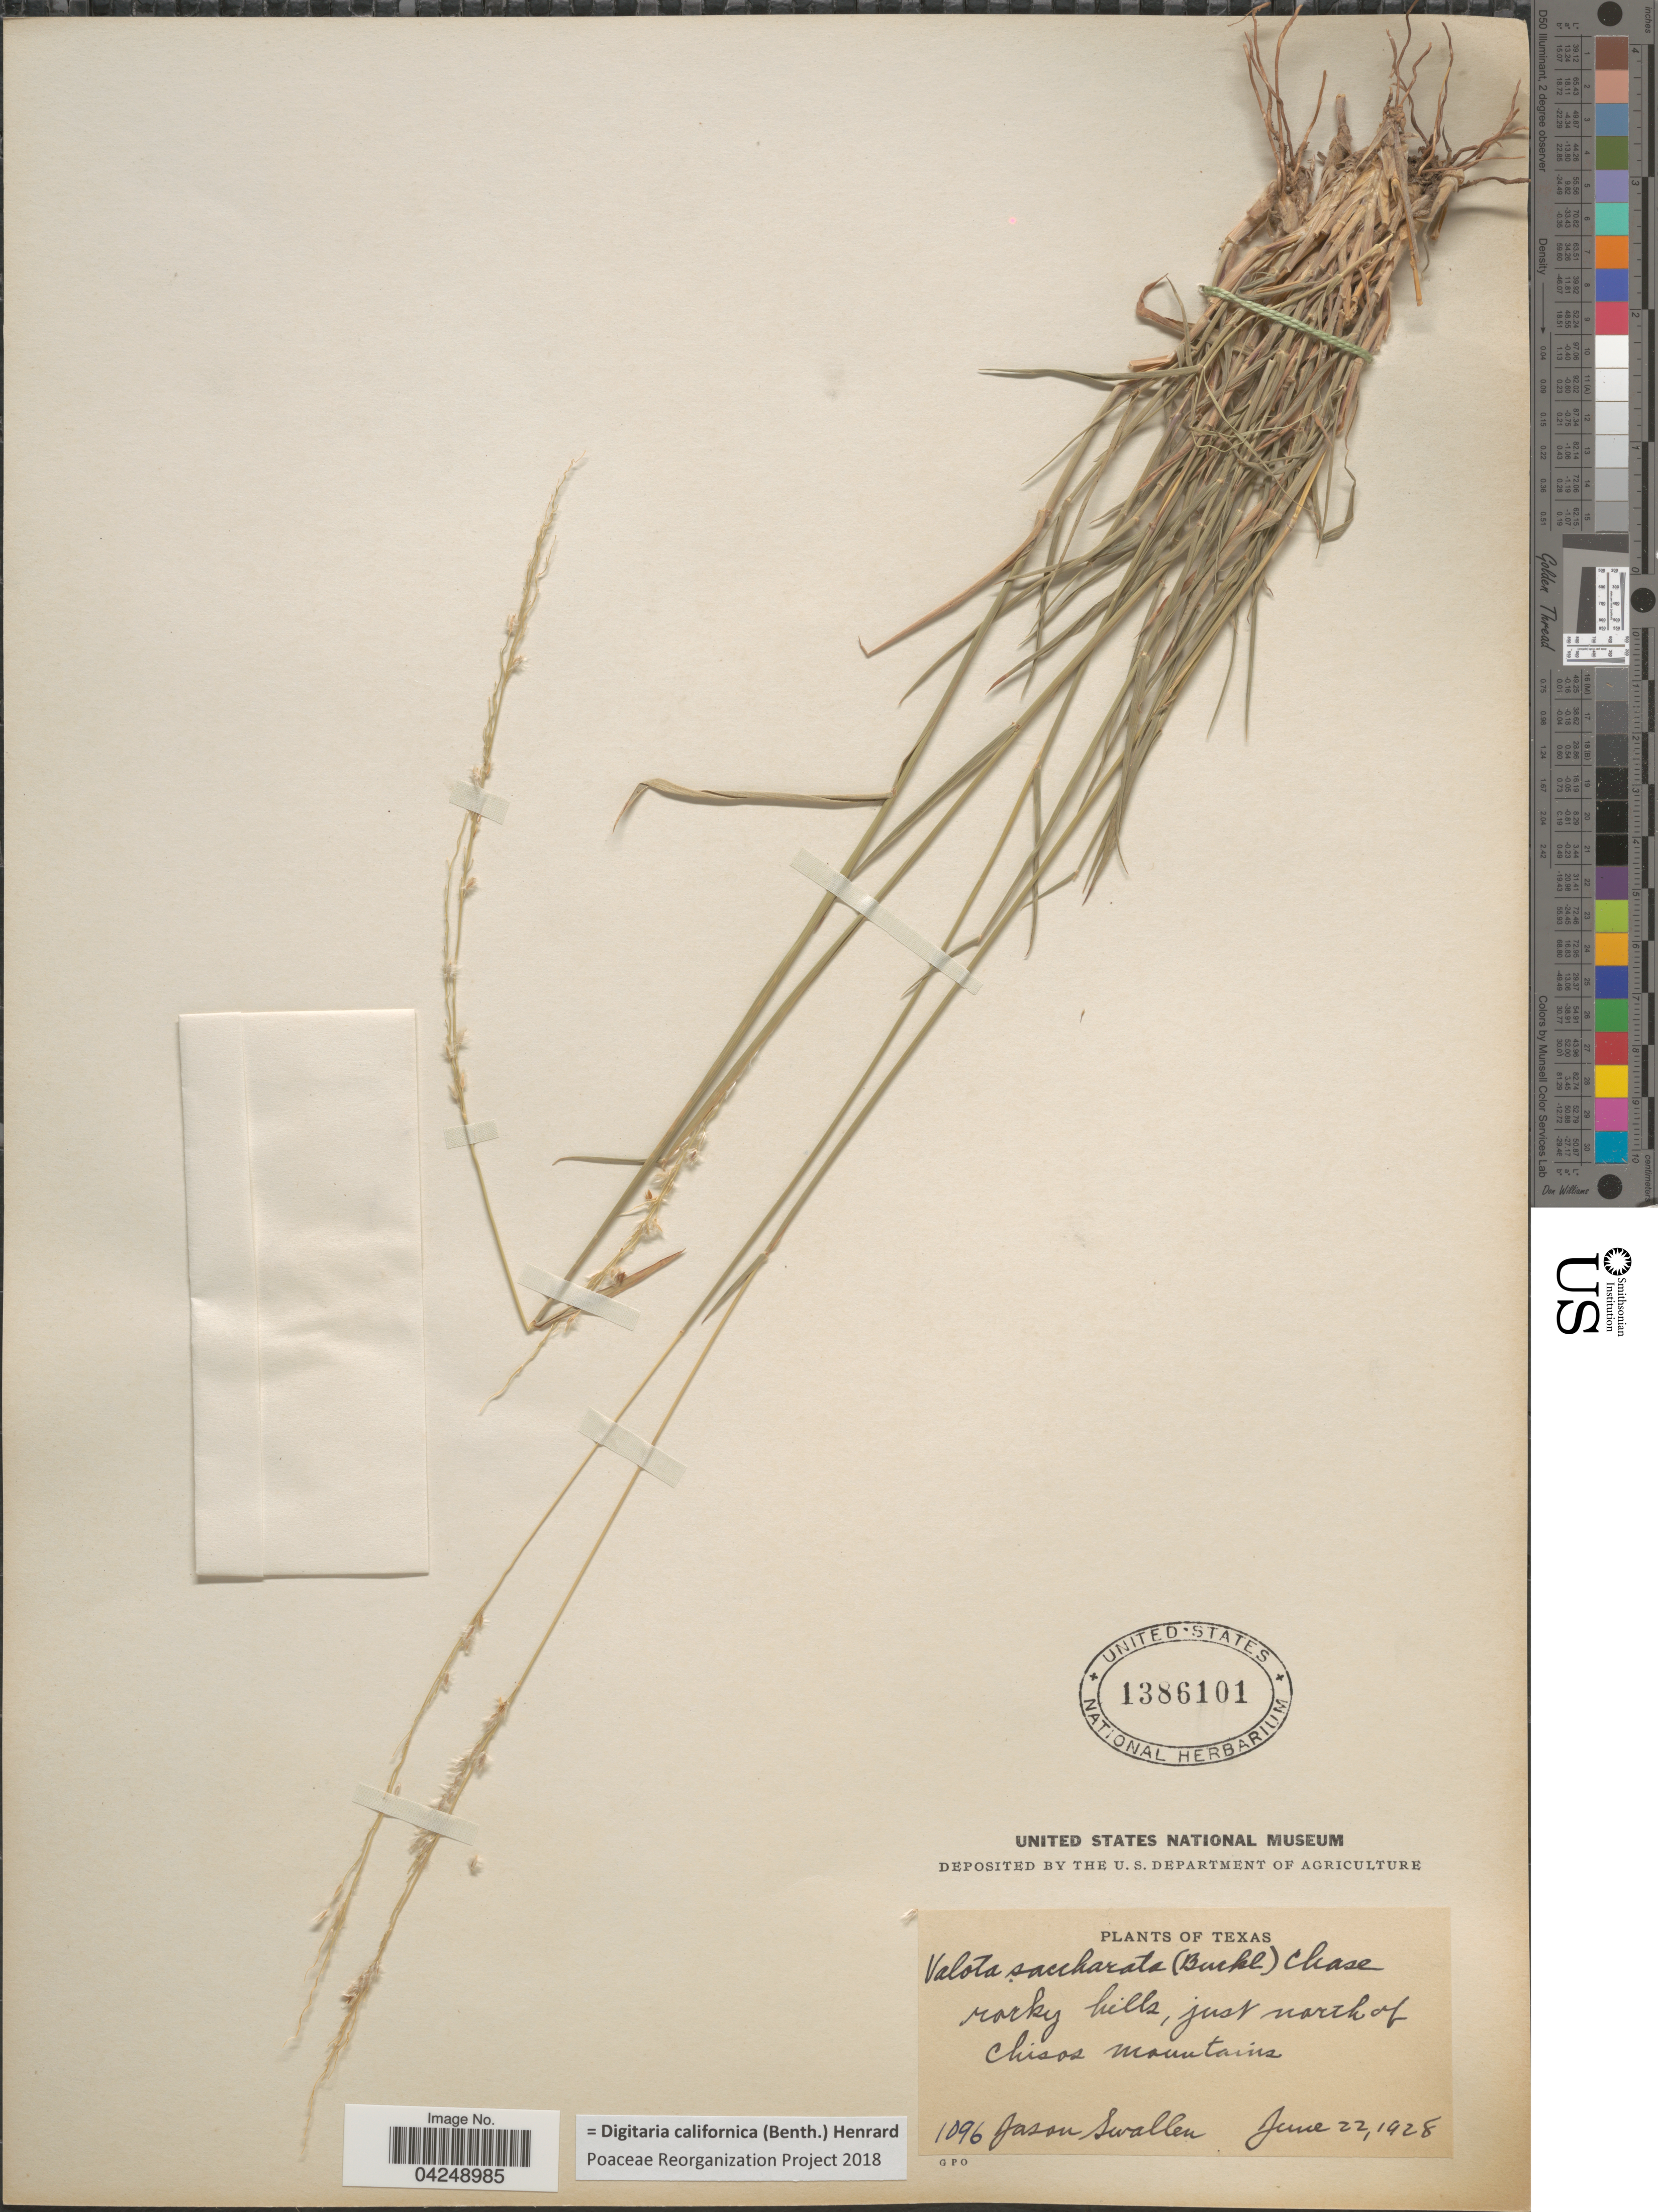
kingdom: Plantae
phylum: Tracheophyta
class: Liliopsida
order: Poales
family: Poaceae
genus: Digitaria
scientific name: Digitaria californica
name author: (Benth.) Henr.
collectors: J. R. Swallen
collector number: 1096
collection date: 1928-06-22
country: United States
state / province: Texas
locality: Rocky hills, just north of Chisos Mountains.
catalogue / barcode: US 1386101